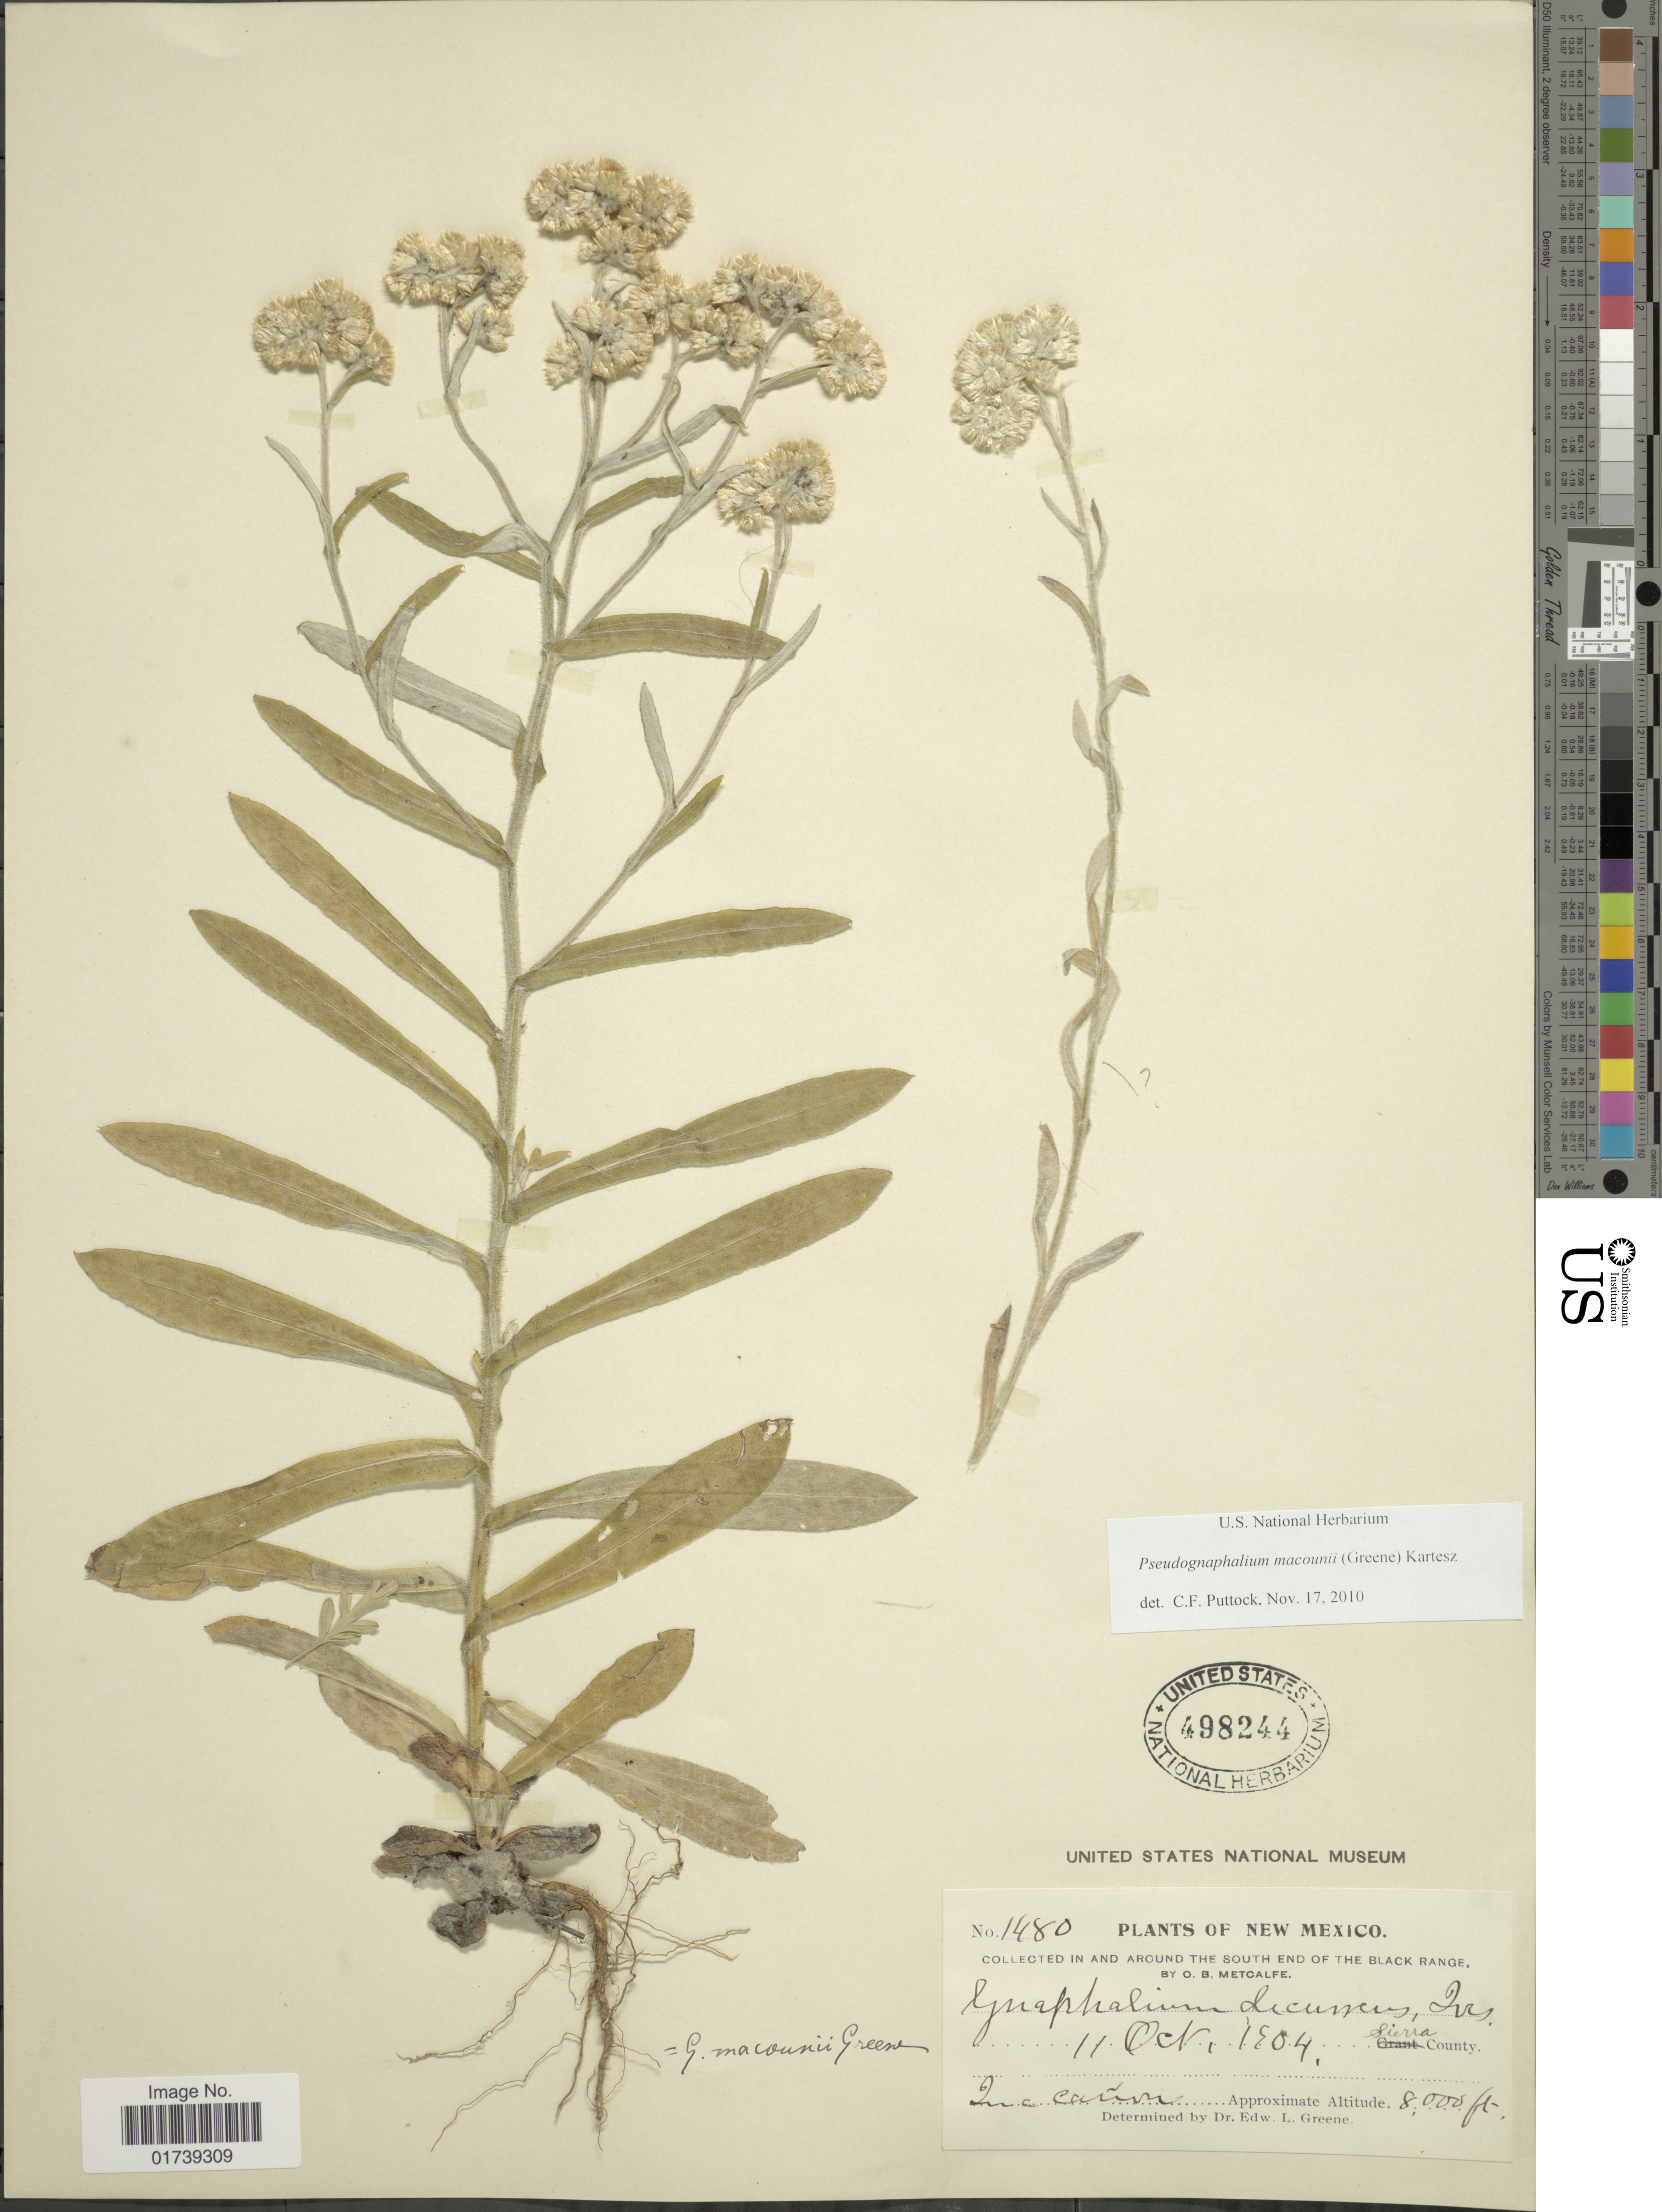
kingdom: Plantae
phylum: Tracheophyta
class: Magnoliopsida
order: Asterales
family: Asteraceae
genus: Pseudognaphalium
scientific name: Pseudognaphalium macounii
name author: (Greene) Kartesz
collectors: O. B. Metcalfe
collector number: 1480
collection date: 1904-10-11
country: United States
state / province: New Mexico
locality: In and around the South end of the Black Range, Sierra County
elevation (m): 2438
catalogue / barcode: US 498244